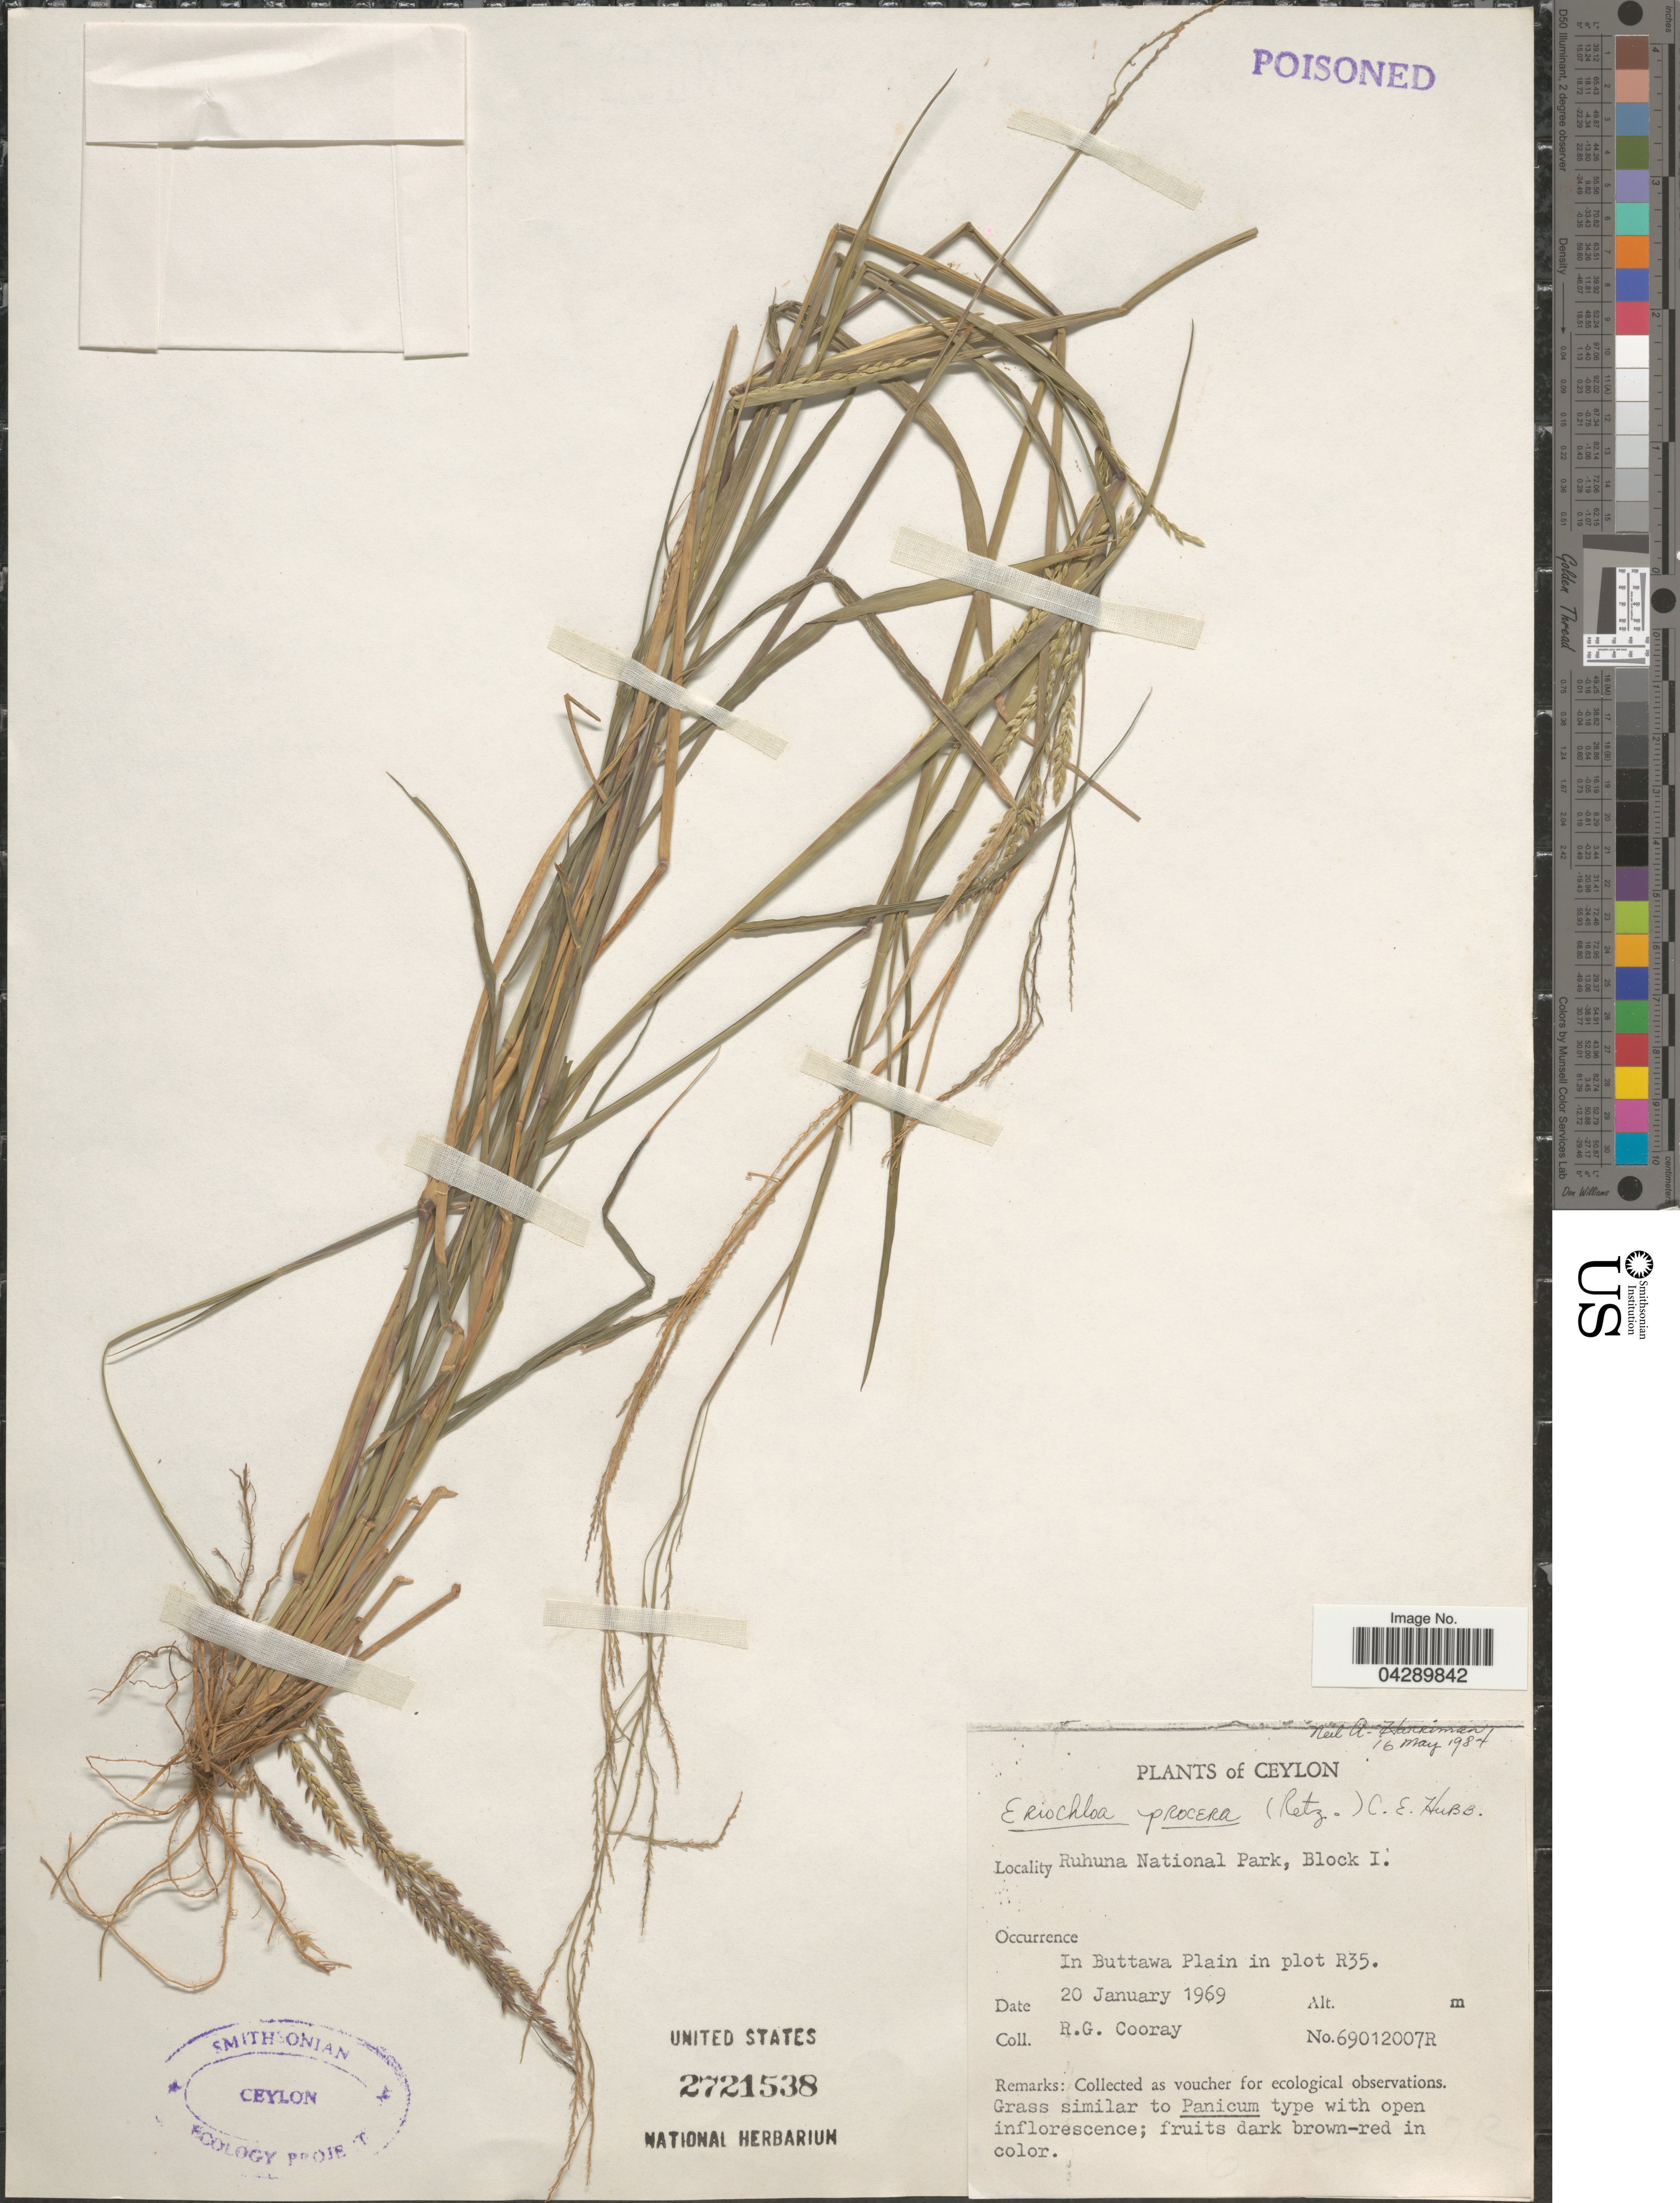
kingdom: Plantae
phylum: Tracheophyta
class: Liliopsida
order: Poales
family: Poaceae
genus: Eriochloa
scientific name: Eriochloa procera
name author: (Retz.) C.E. Hubb.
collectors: R. Cooray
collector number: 69012007R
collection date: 1969-01-20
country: Sri Lanka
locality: Ceylon. Ruhuna National Park, Block I. In Buttawa Plain in plot R 35.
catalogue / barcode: US 2721538